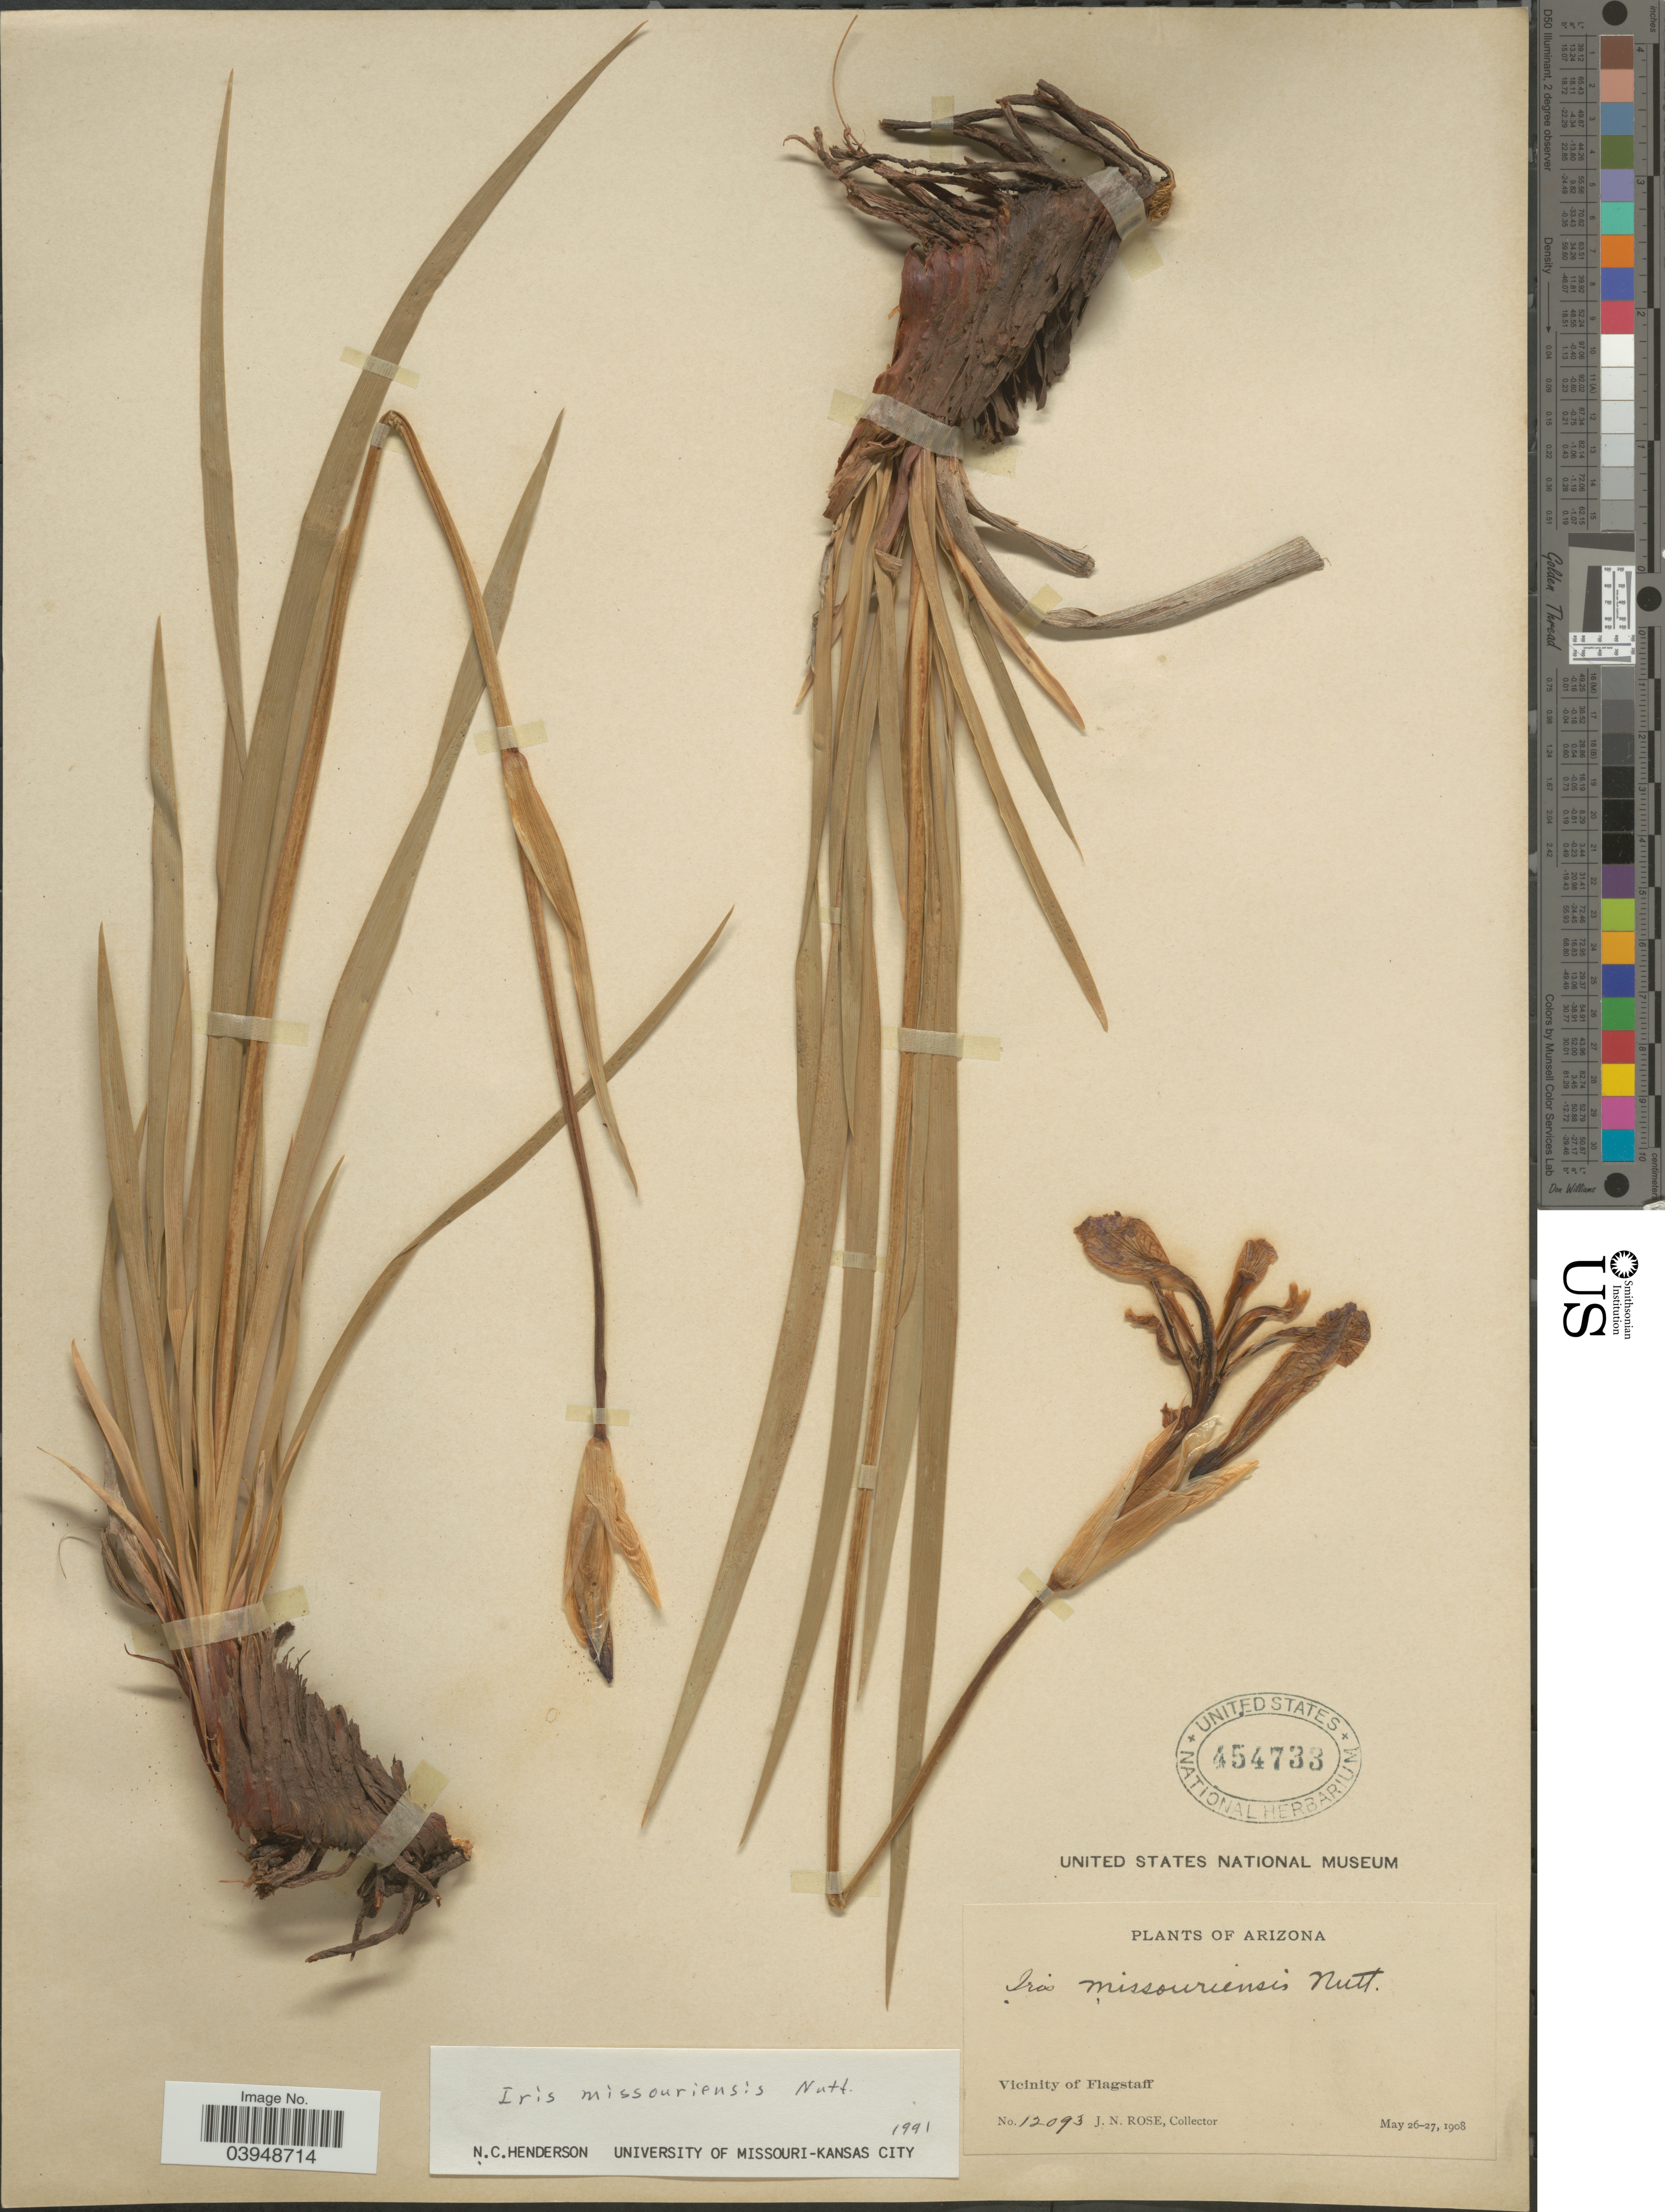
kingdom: Plantae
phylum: Tracheophyta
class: Liliopsida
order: Asparagales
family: Iridaceae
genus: Iris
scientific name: Iris missouriensis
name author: Nutt.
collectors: J. N. Rose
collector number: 12093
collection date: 1908-05-26/1908-05-27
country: United States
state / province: Arizona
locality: Vicinity of Flagstaff.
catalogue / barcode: US 454733